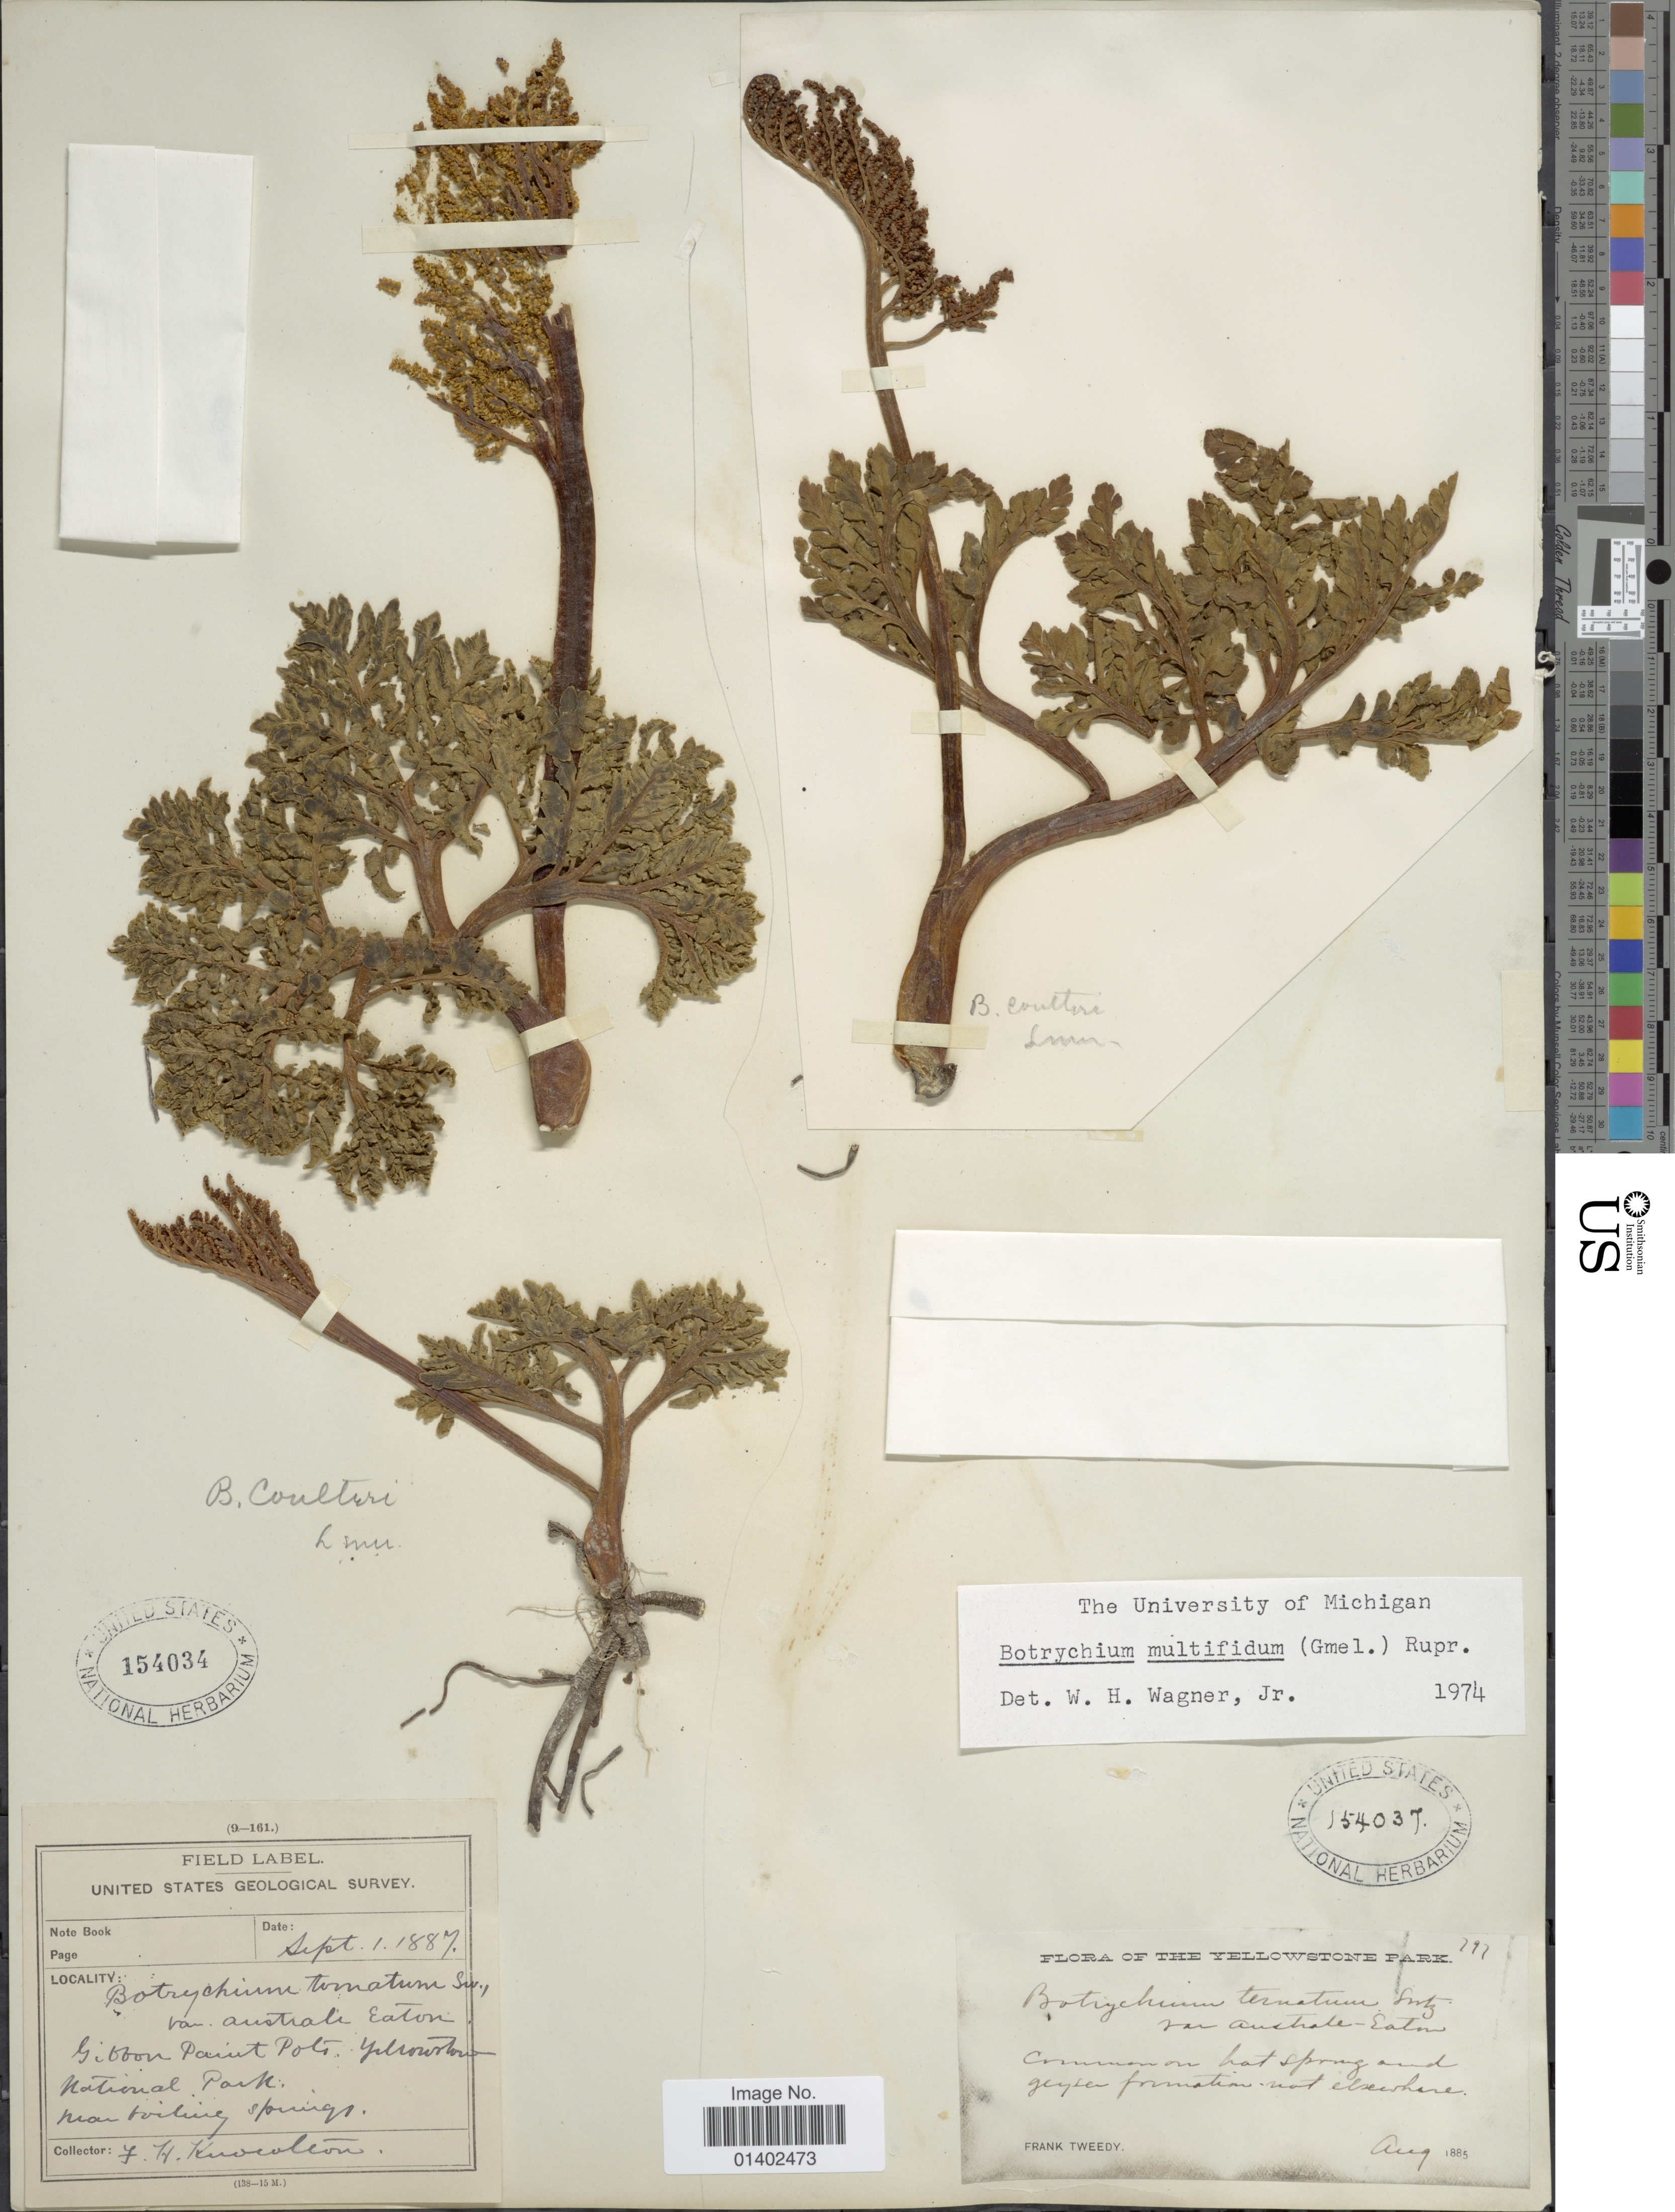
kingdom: Plantae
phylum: Tracheophyta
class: Polypodiopsida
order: Ophioglossales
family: Ophioglossaceae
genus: Botrychium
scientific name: Botrychium multifidum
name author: (J.F. Gmel.) Rupr.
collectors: F. Tweedy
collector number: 197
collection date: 1885-08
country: United States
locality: The Yellowstone Park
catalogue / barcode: US 154037